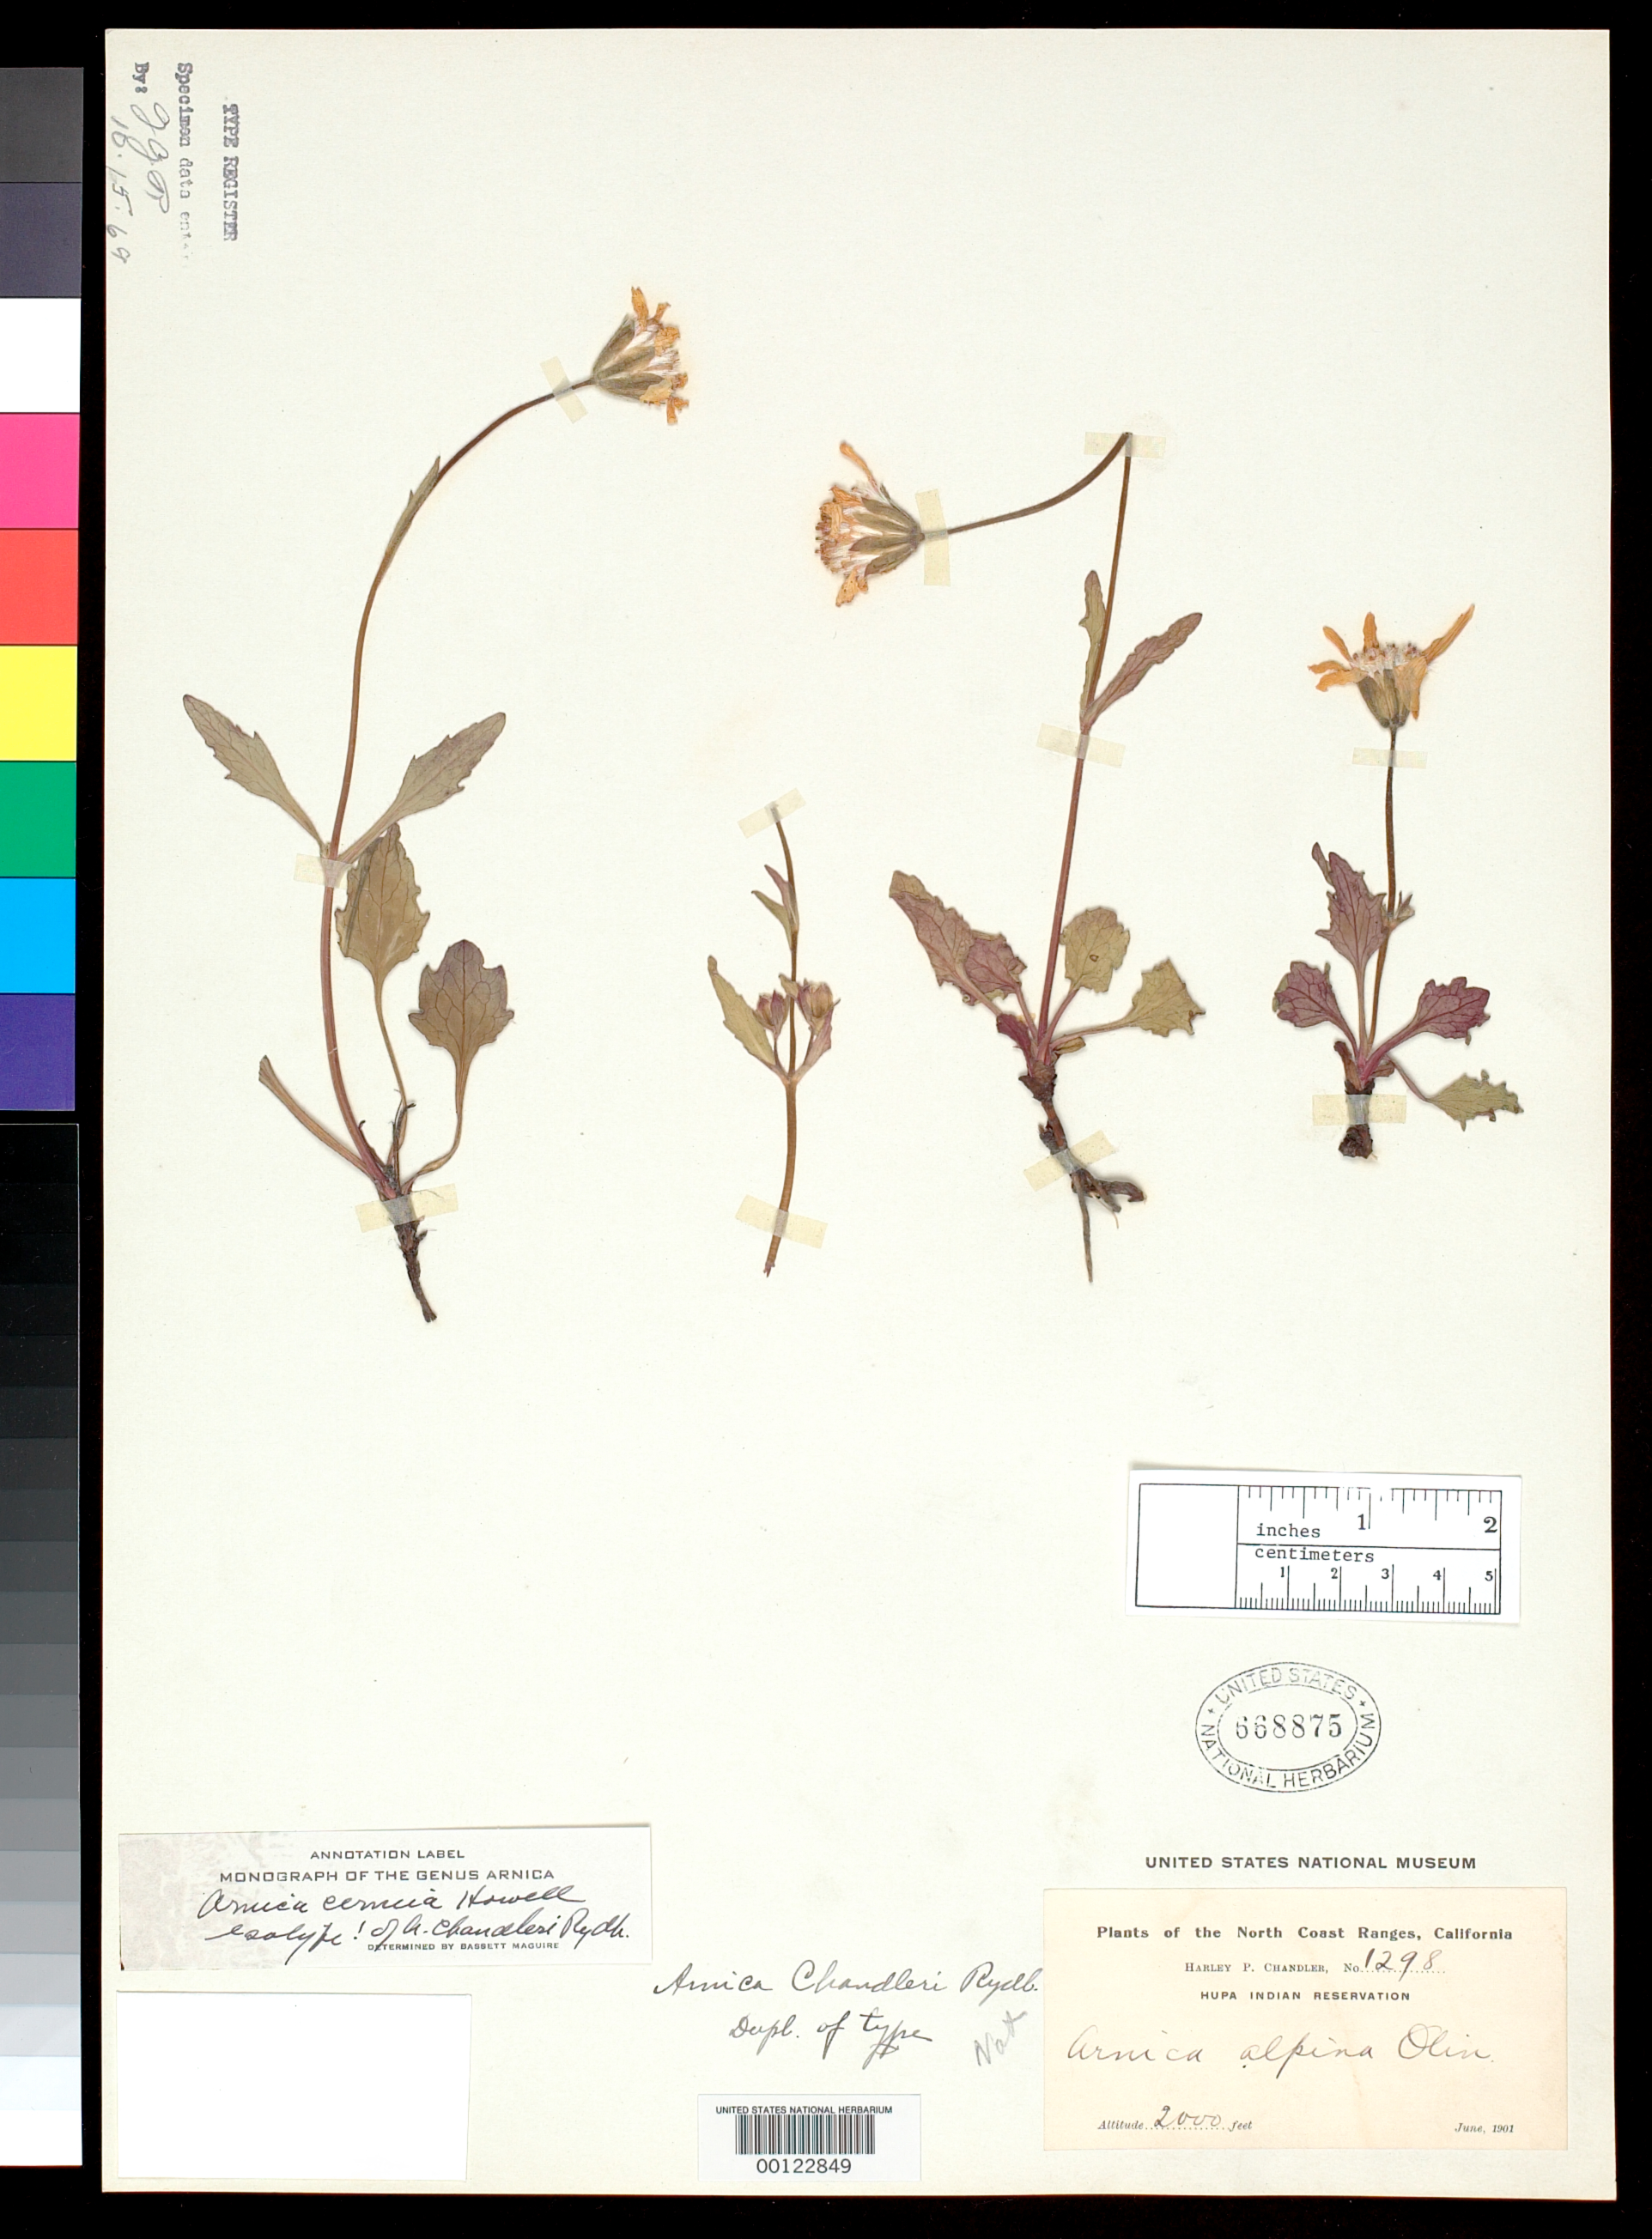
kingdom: Plantae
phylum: Tracheophyta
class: Magnoliopsida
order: Asterales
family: Asteraceae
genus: Arnica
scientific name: Arnica chandleri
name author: Rydb.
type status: Isotype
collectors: H. Chandler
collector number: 1298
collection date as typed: Jun 1901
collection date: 1901-06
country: United States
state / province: California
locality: Hupa Indian Reservation.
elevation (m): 610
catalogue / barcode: US 668875